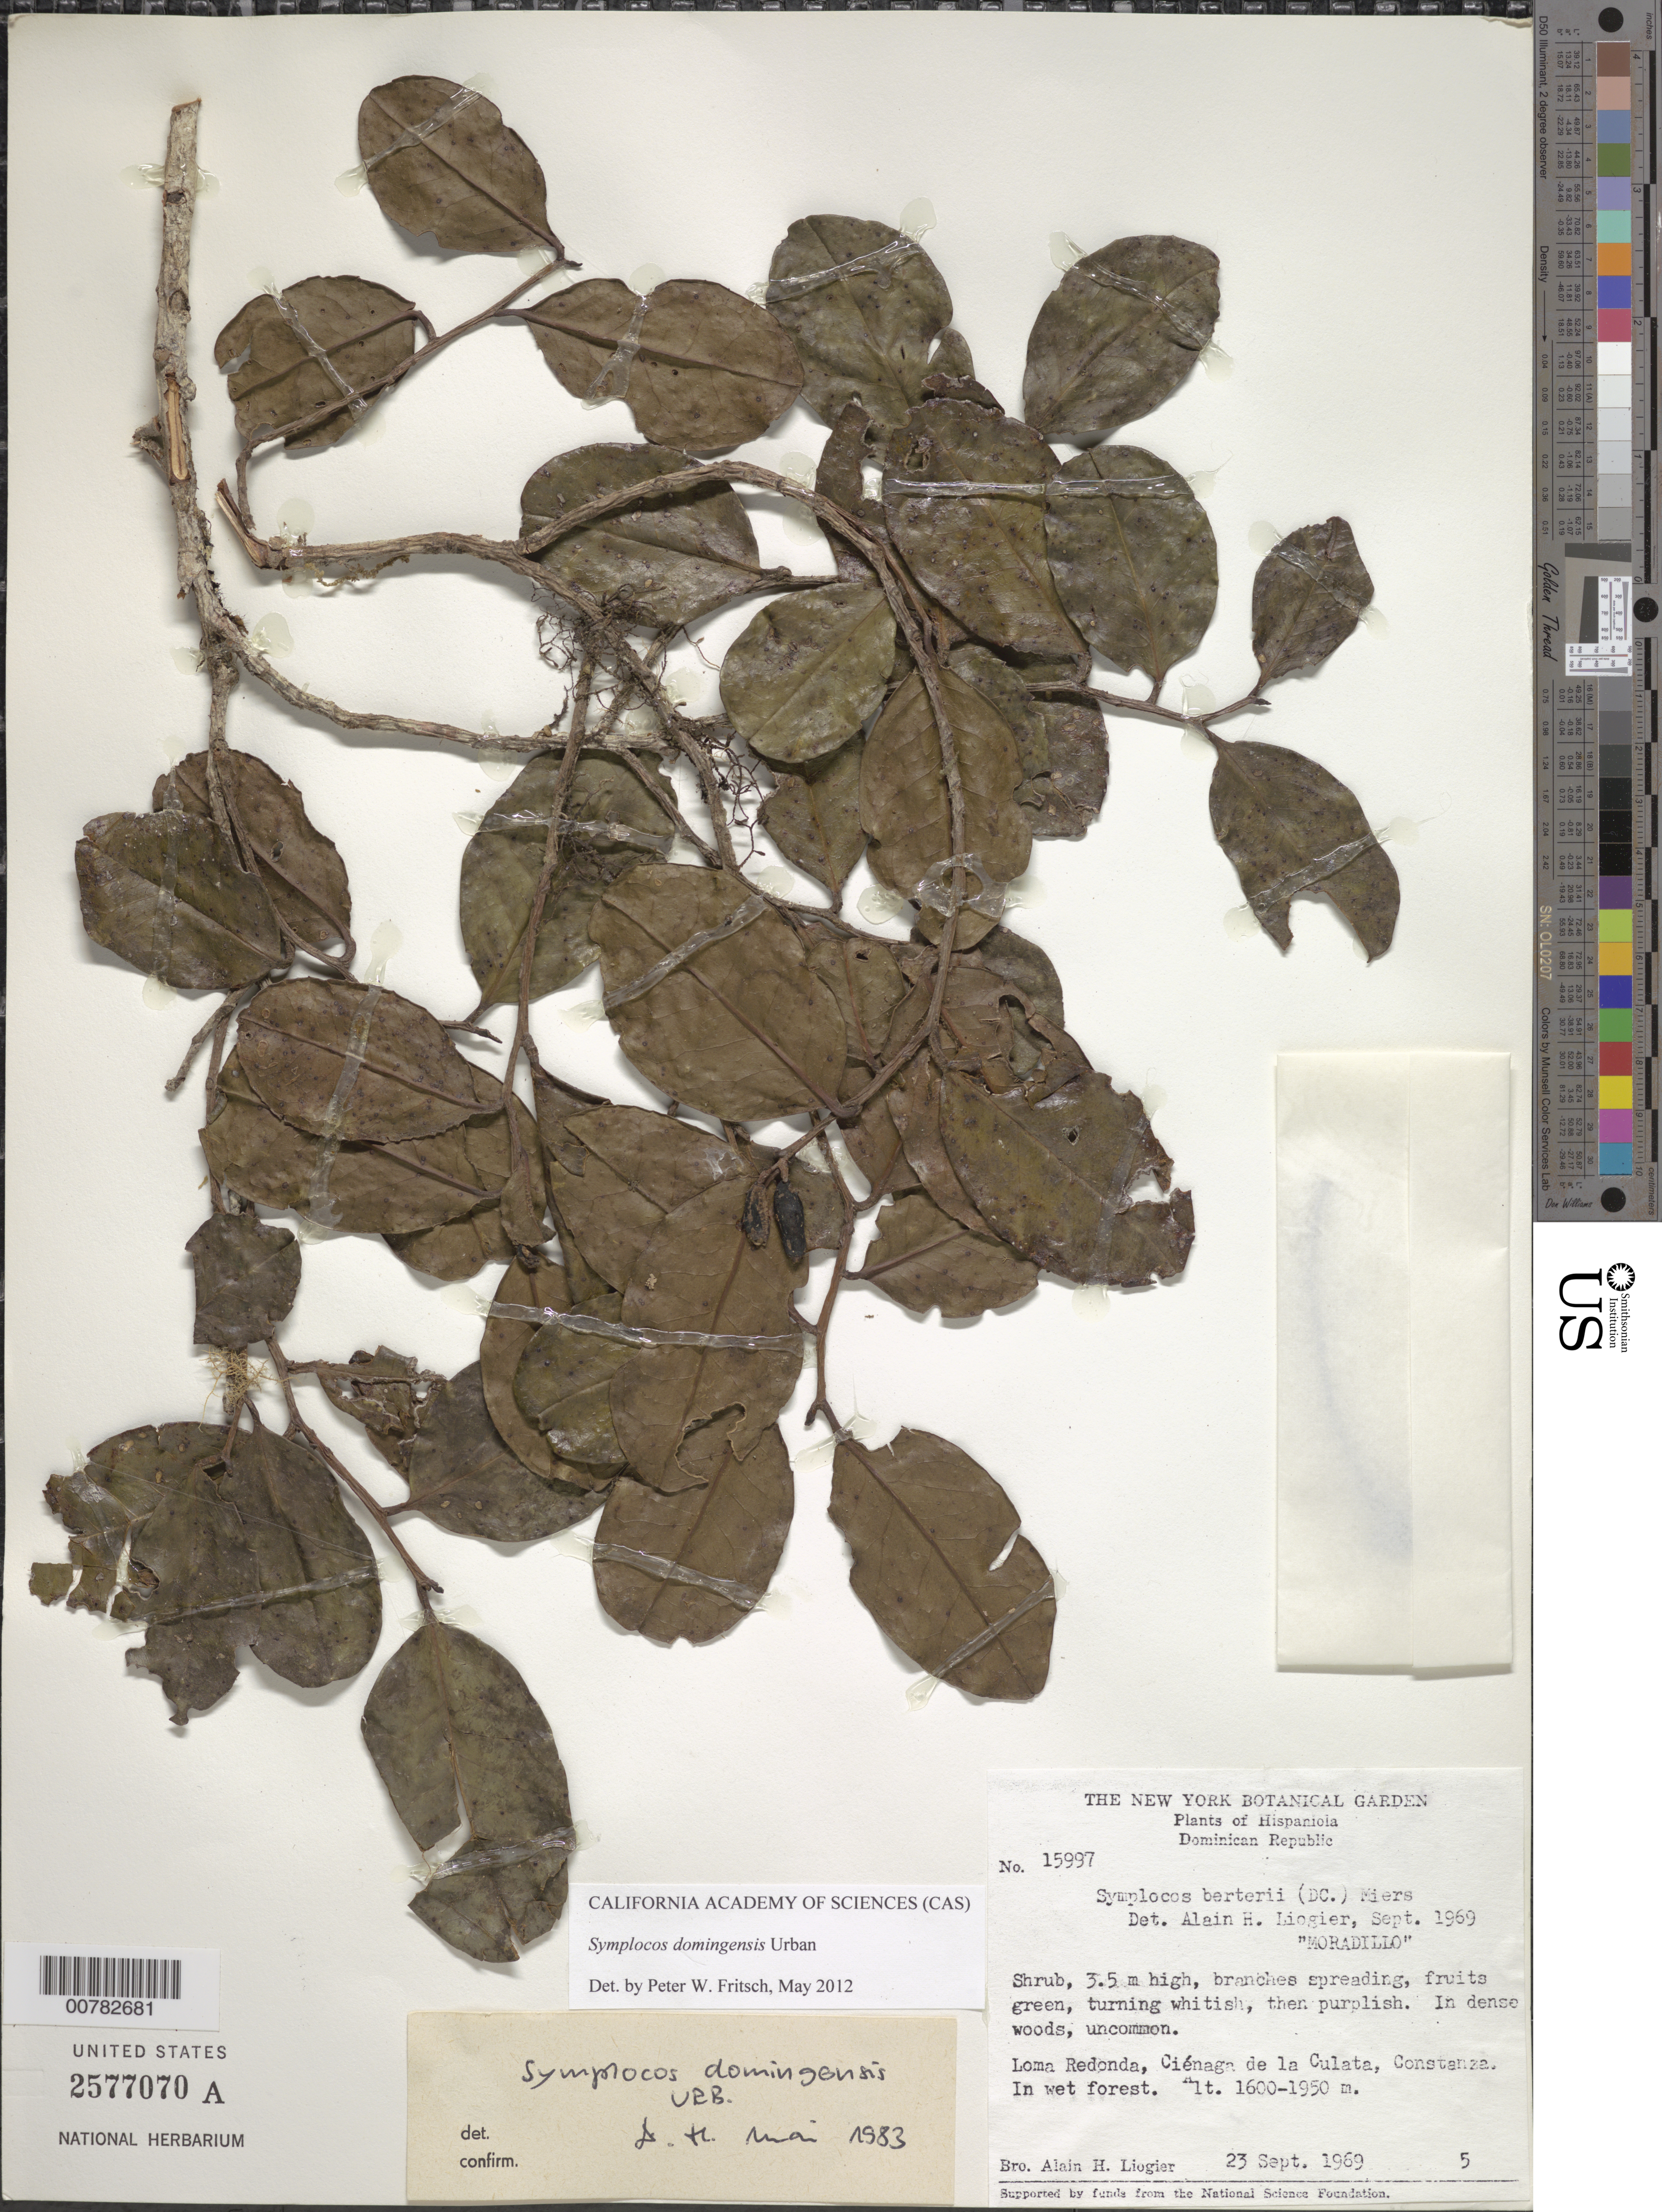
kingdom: Plantae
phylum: Tracheophyta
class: Magnoliopsida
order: Ericales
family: Symplocaceae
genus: Symplocos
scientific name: Symplocos domingensis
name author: Urb.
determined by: Fritsch, Peter W.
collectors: A. H. Liogier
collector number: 15997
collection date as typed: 23 Sep 1969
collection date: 1969-09-23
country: Dominican Republic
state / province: La Vega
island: Hispaniola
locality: Constanza, Ciénaga de la Culata, Loma Redonda.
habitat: In wet forest.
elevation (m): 1600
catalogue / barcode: US 2577070A